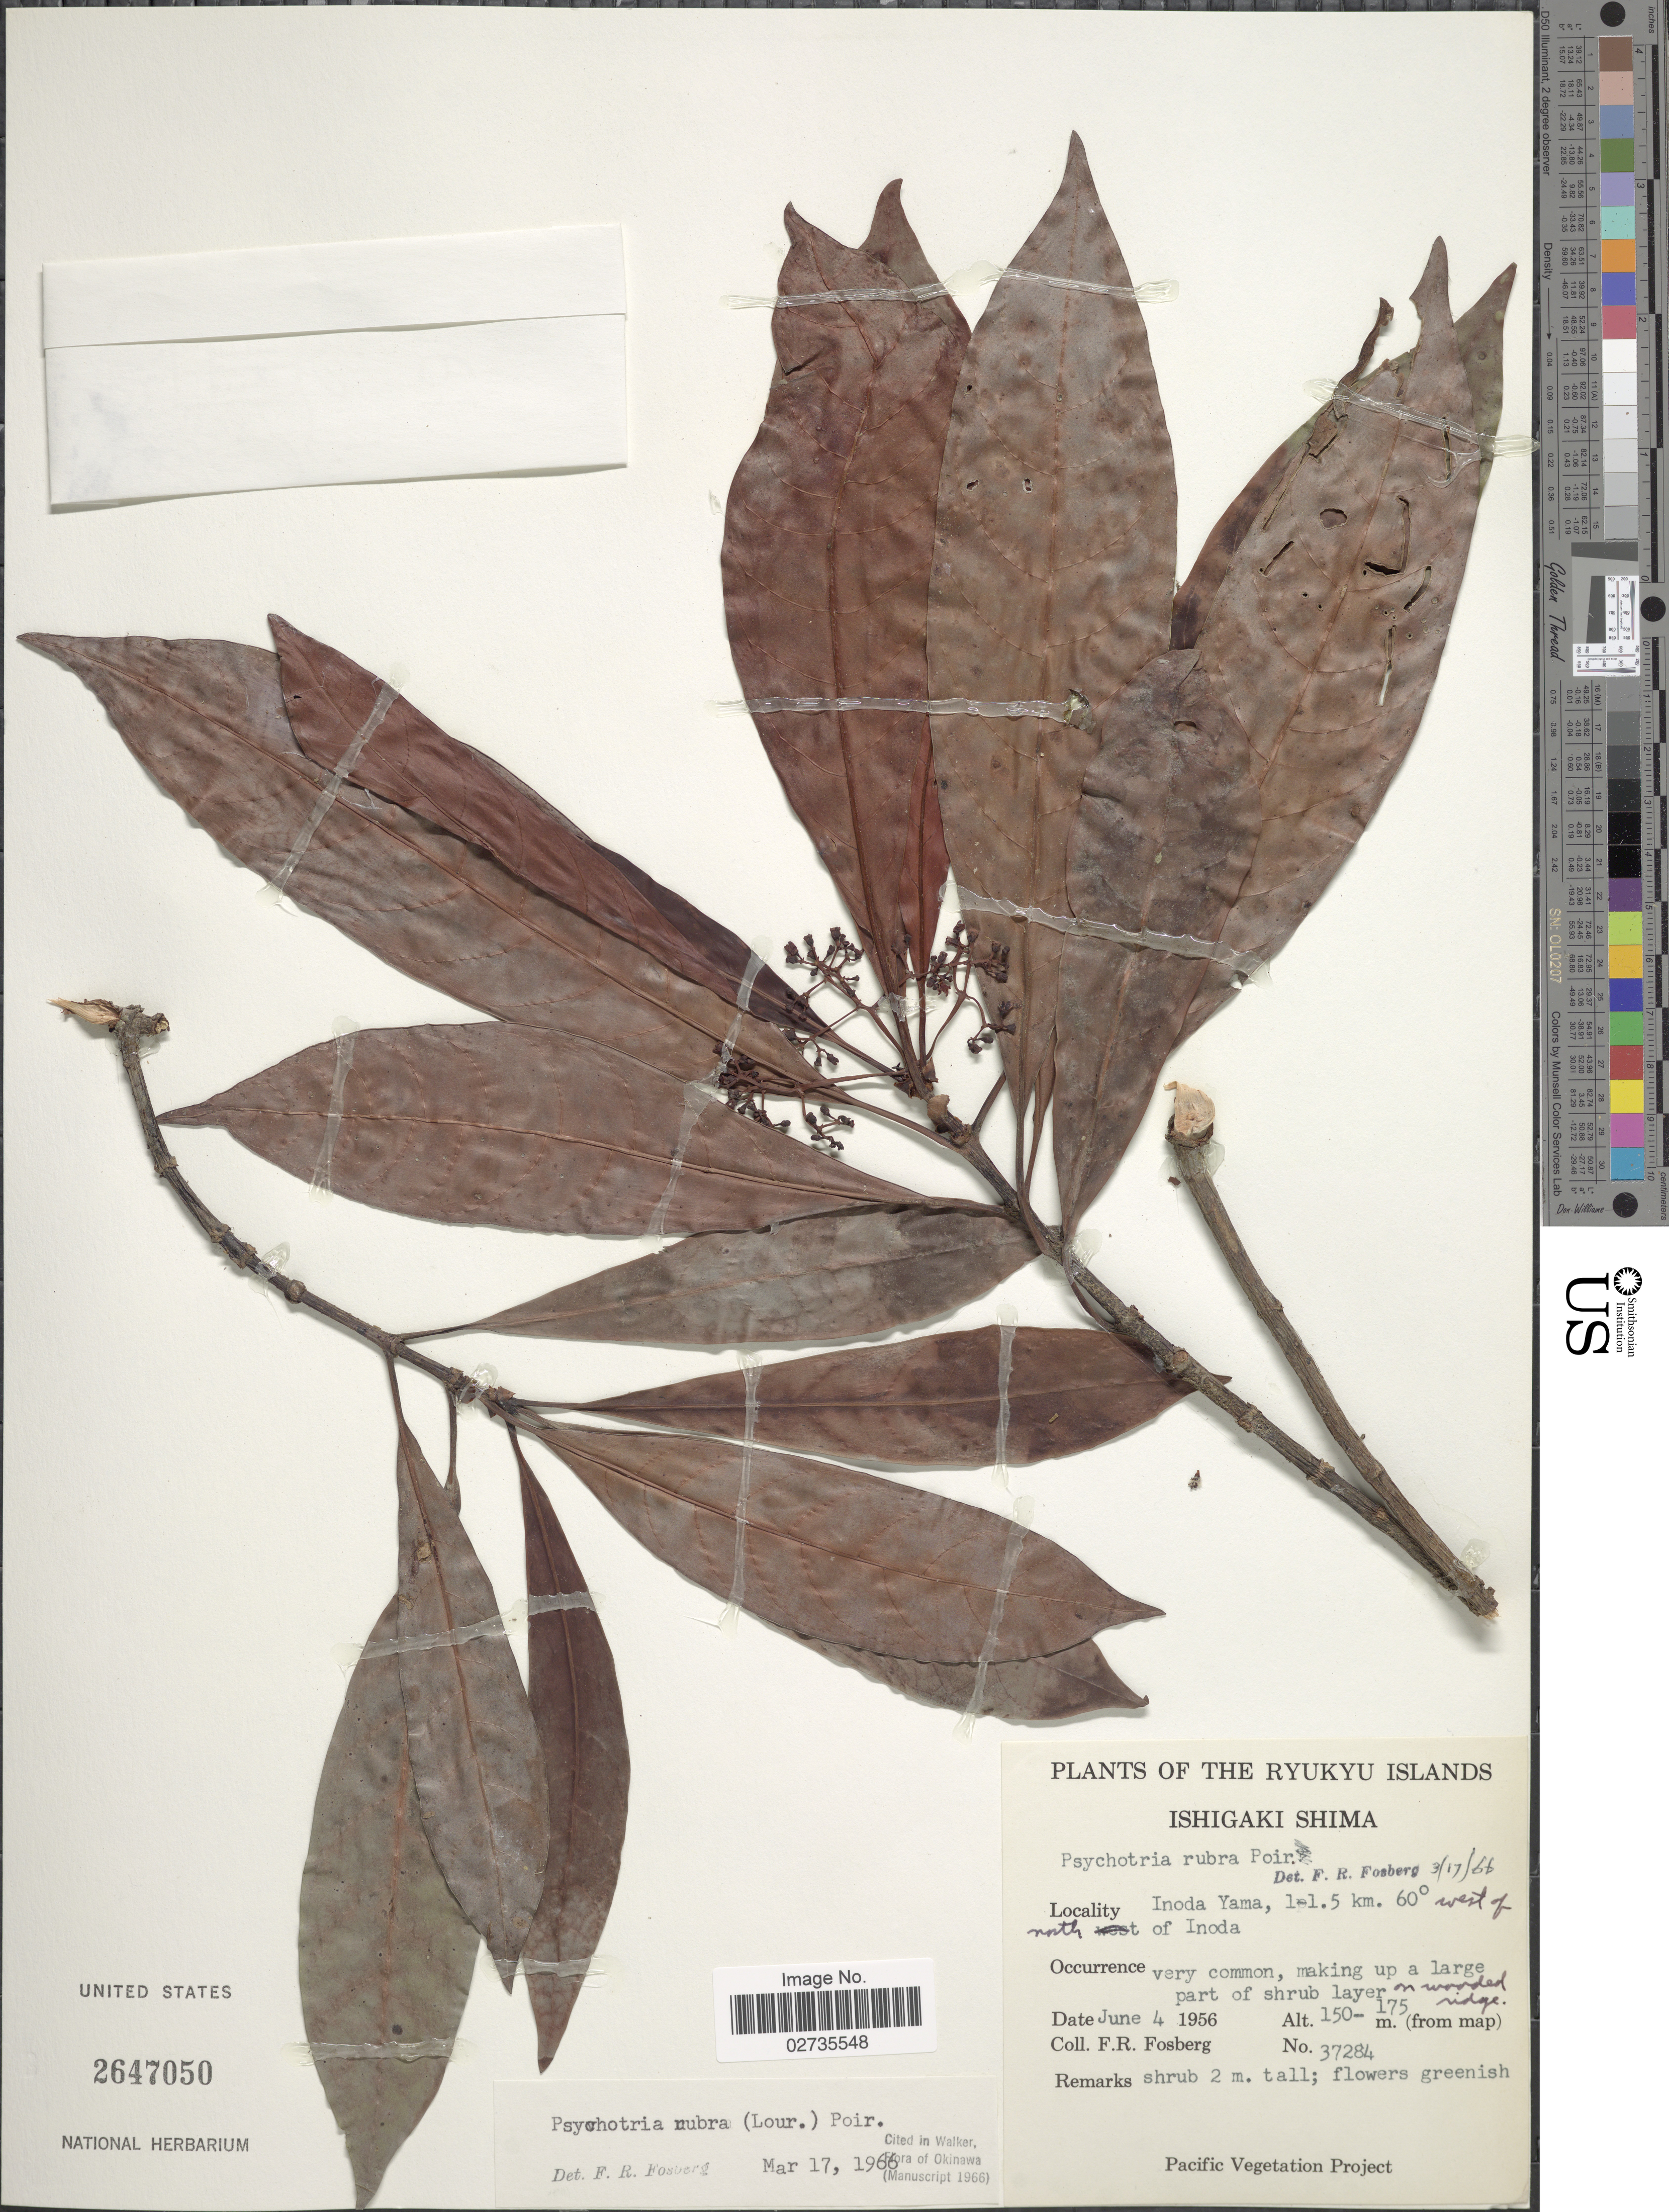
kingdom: Plantae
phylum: Tracheophyta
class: Magnoliopsida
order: Gentianales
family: Rubiaceae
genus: Psychotria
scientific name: Psychotria rubra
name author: (Lour.) Poir.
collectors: F. R. Fosberg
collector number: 37284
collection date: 1956-06-04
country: Japan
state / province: Okinawa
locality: Ryukyu Islands. Ishigaki Shima. Inoda Yama, 1-1.5 km. 60° west of north of Inoda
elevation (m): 150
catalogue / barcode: US 2647050